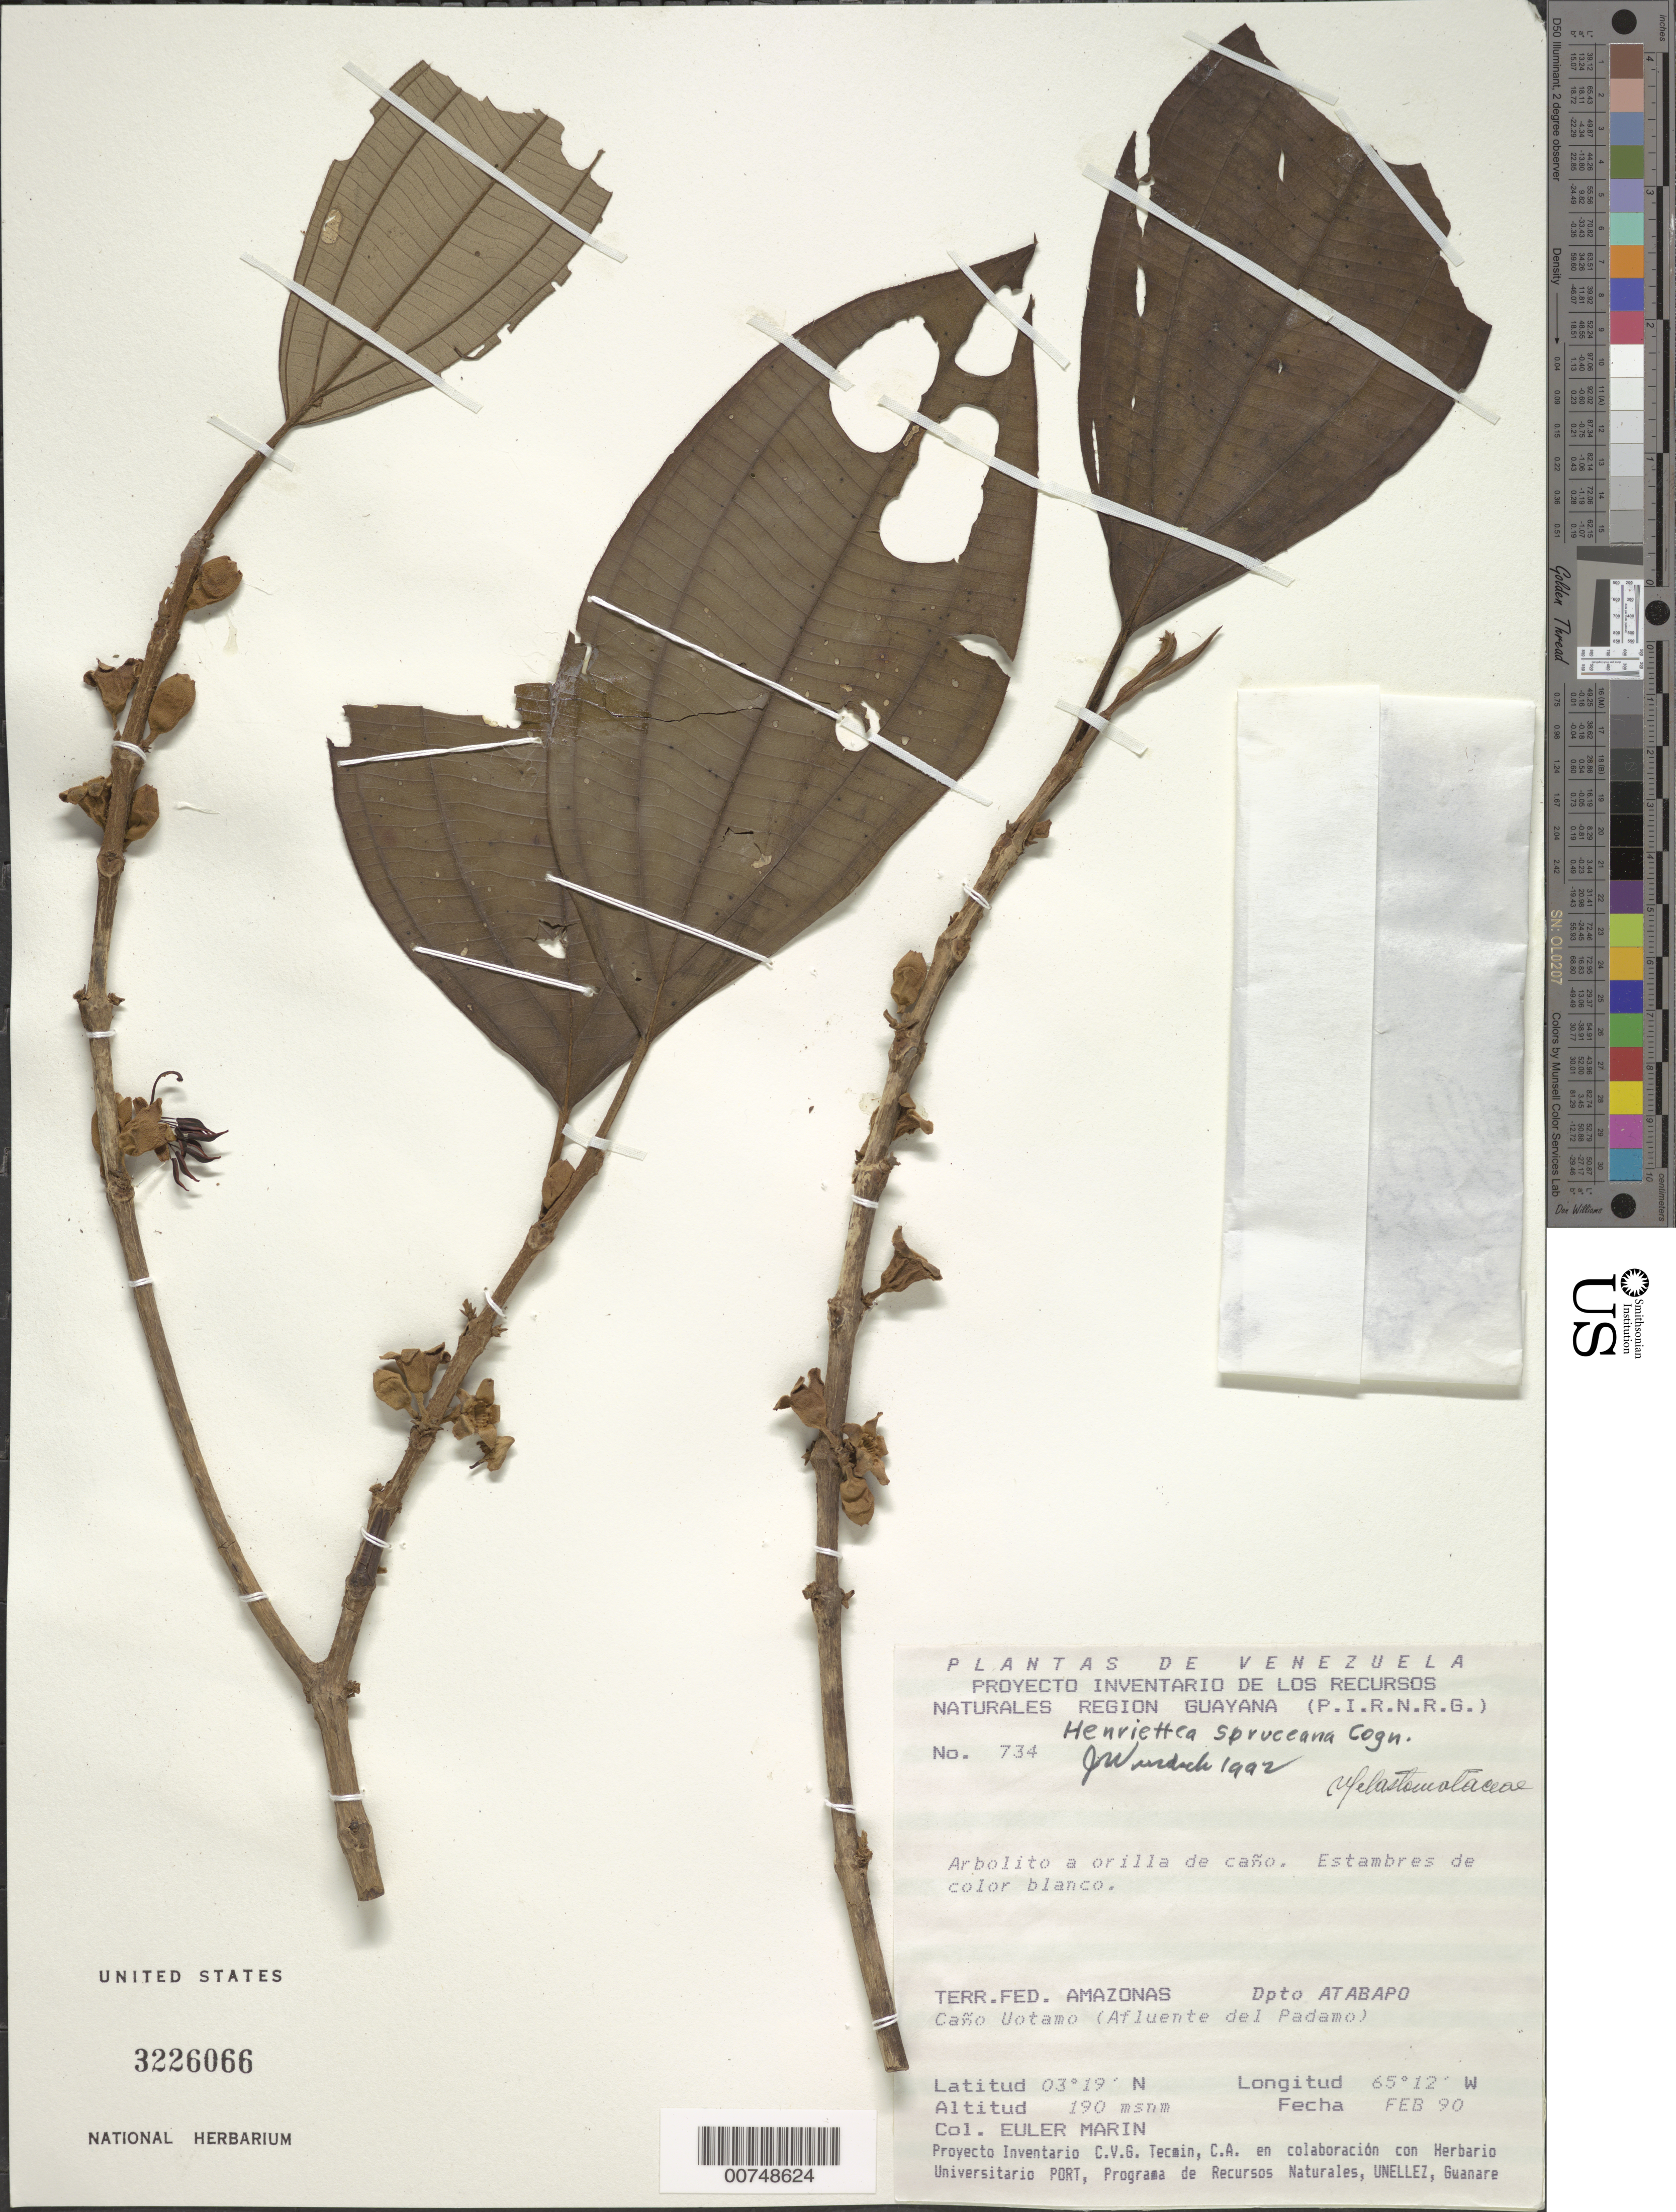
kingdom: Plantae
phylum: Tracheophyta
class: Magnoliopsida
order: Myrtales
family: Melastomataceae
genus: Henriettea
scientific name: Henriettea spruceana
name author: Cogn.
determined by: Wurdack, John J., (US), US (UNITED STATES)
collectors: E. Marin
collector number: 734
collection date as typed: Feb-90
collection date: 1990-02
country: Venezuela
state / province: Amazonas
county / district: Atabapo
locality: Caño Uotama (Afluente del Padamo)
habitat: Orilla de caño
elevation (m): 190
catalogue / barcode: US 3226066